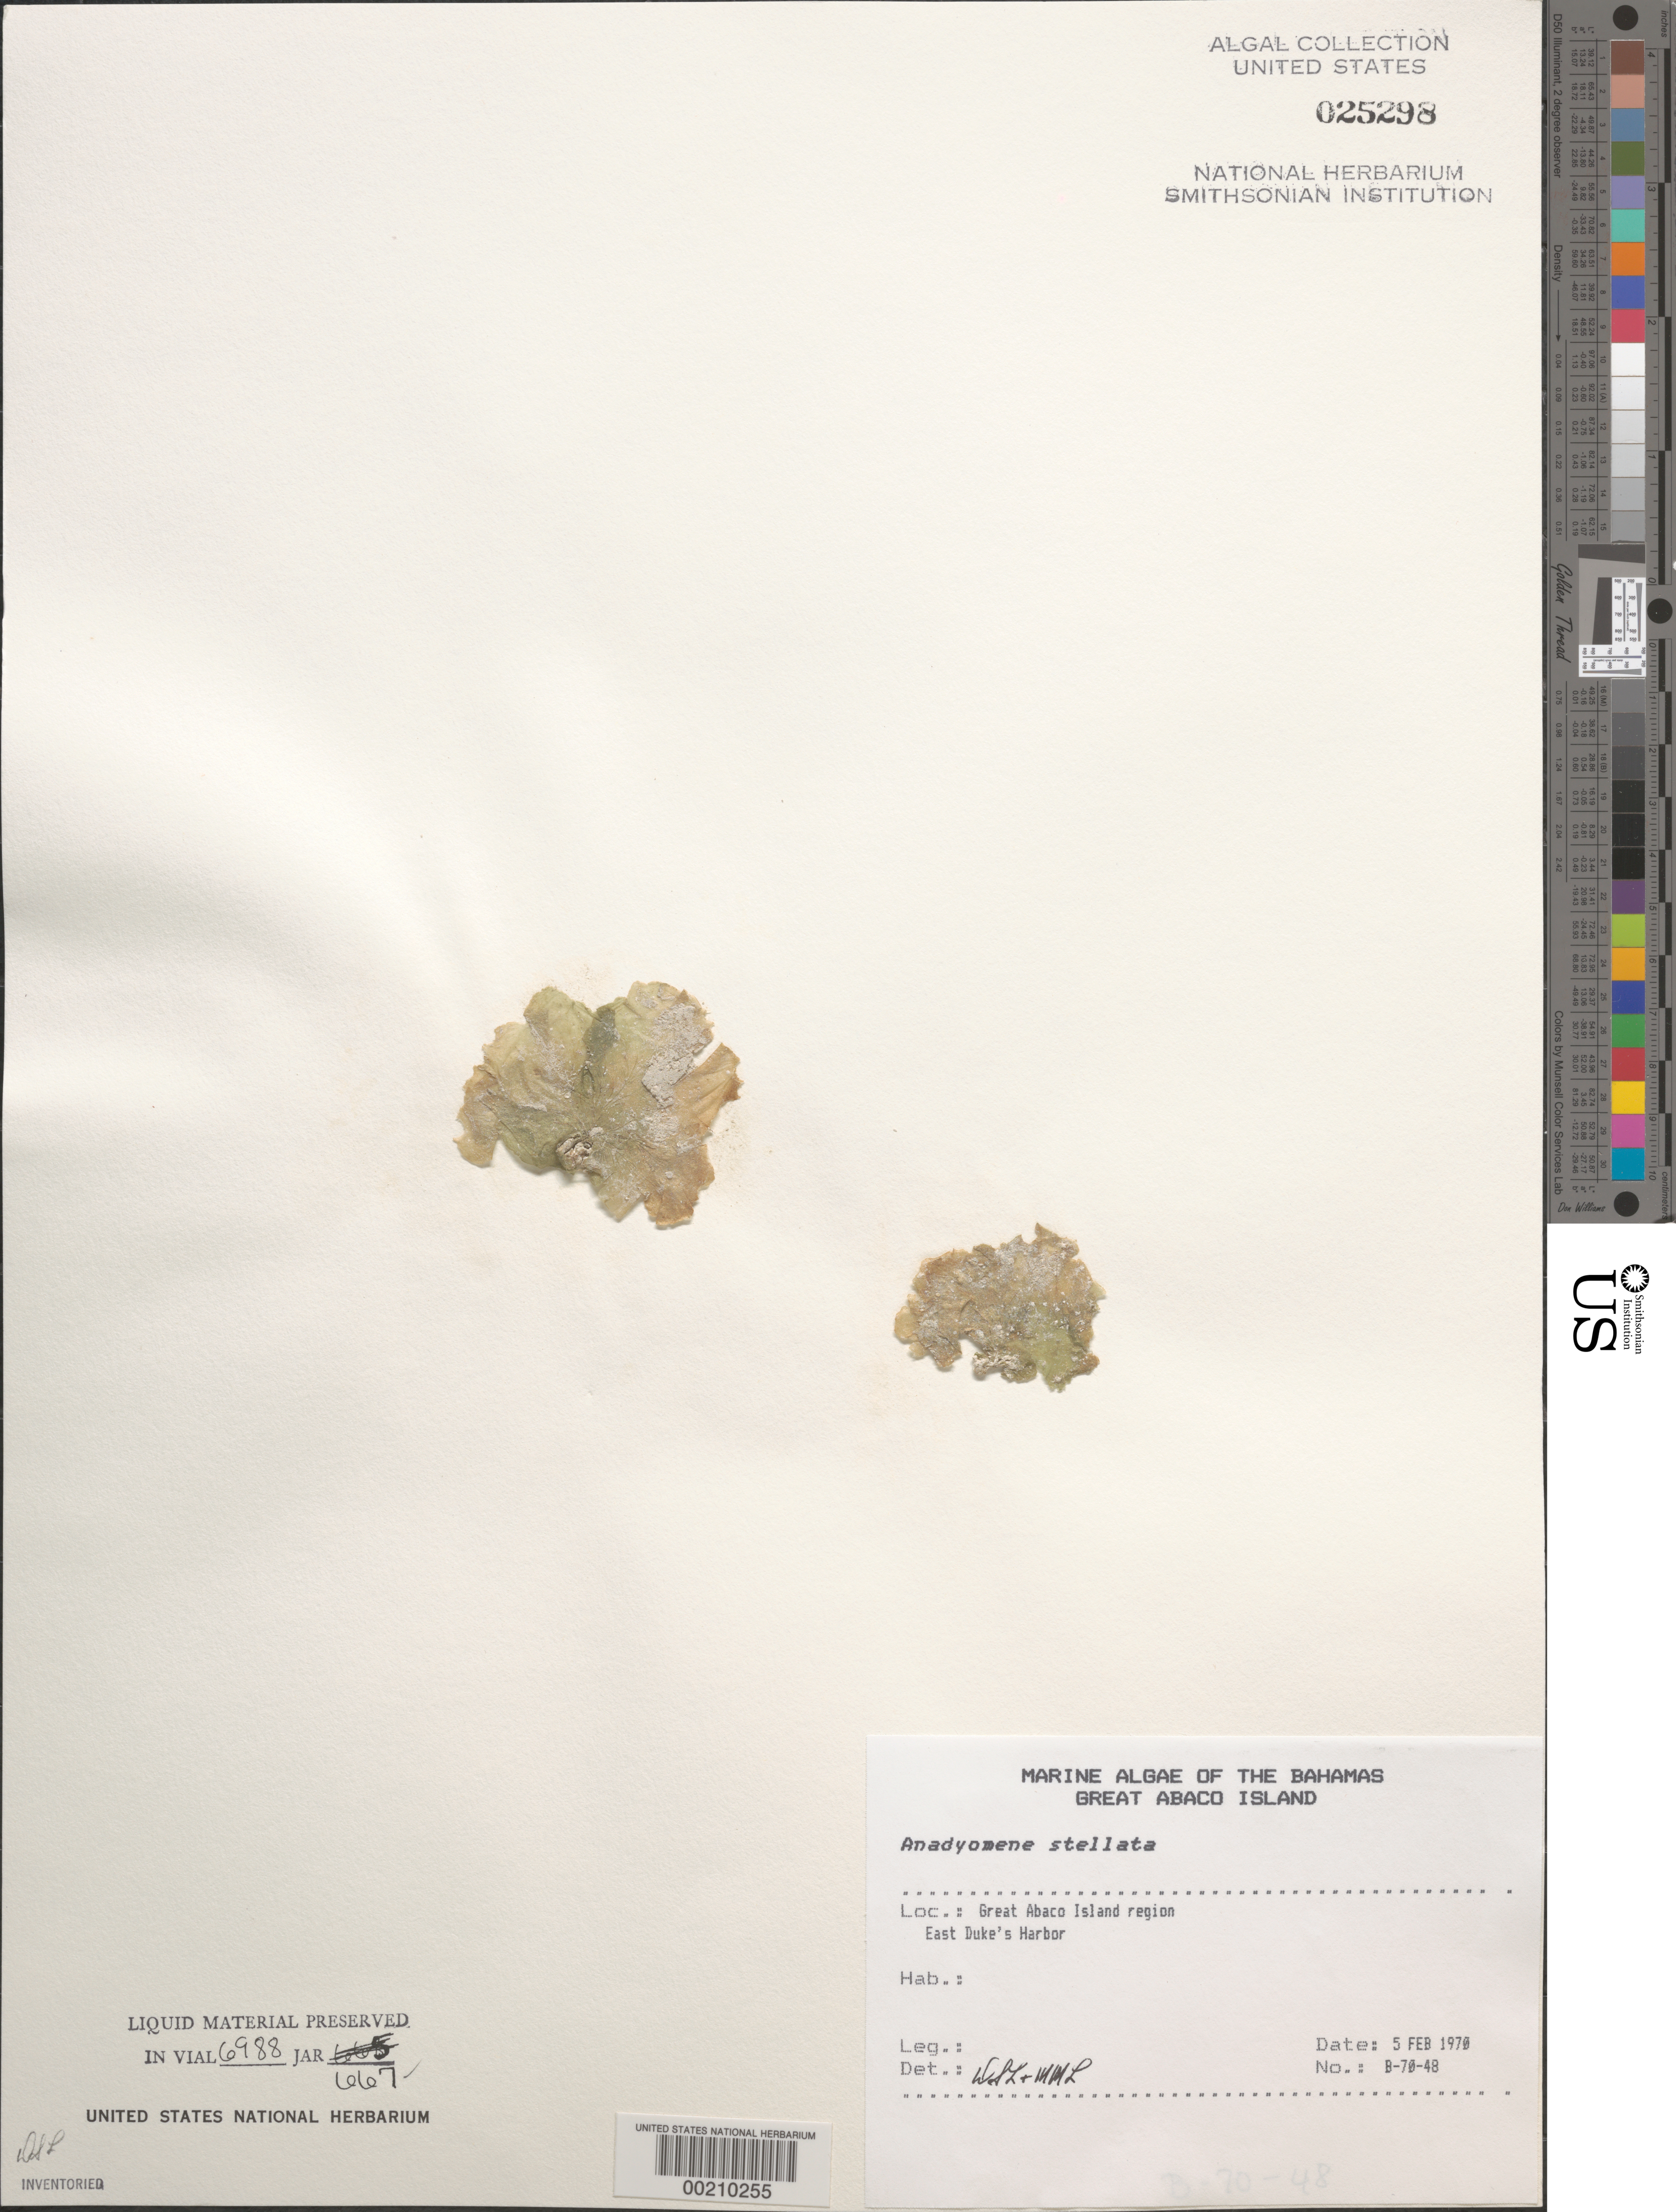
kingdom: Plantae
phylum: Chlorophyta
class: Ulvophyceae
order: Cladophorales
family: Anadyomenaceae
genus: Anadyomene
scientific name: Anadyomene stellata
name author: (Wulfen) C. Agardh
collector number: B-70-48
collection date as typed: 05 Feb 1970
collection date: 1970-02-05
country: Bahamas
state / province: Abaco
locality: East duke's harbor, great abaco island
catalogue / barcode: US 25298